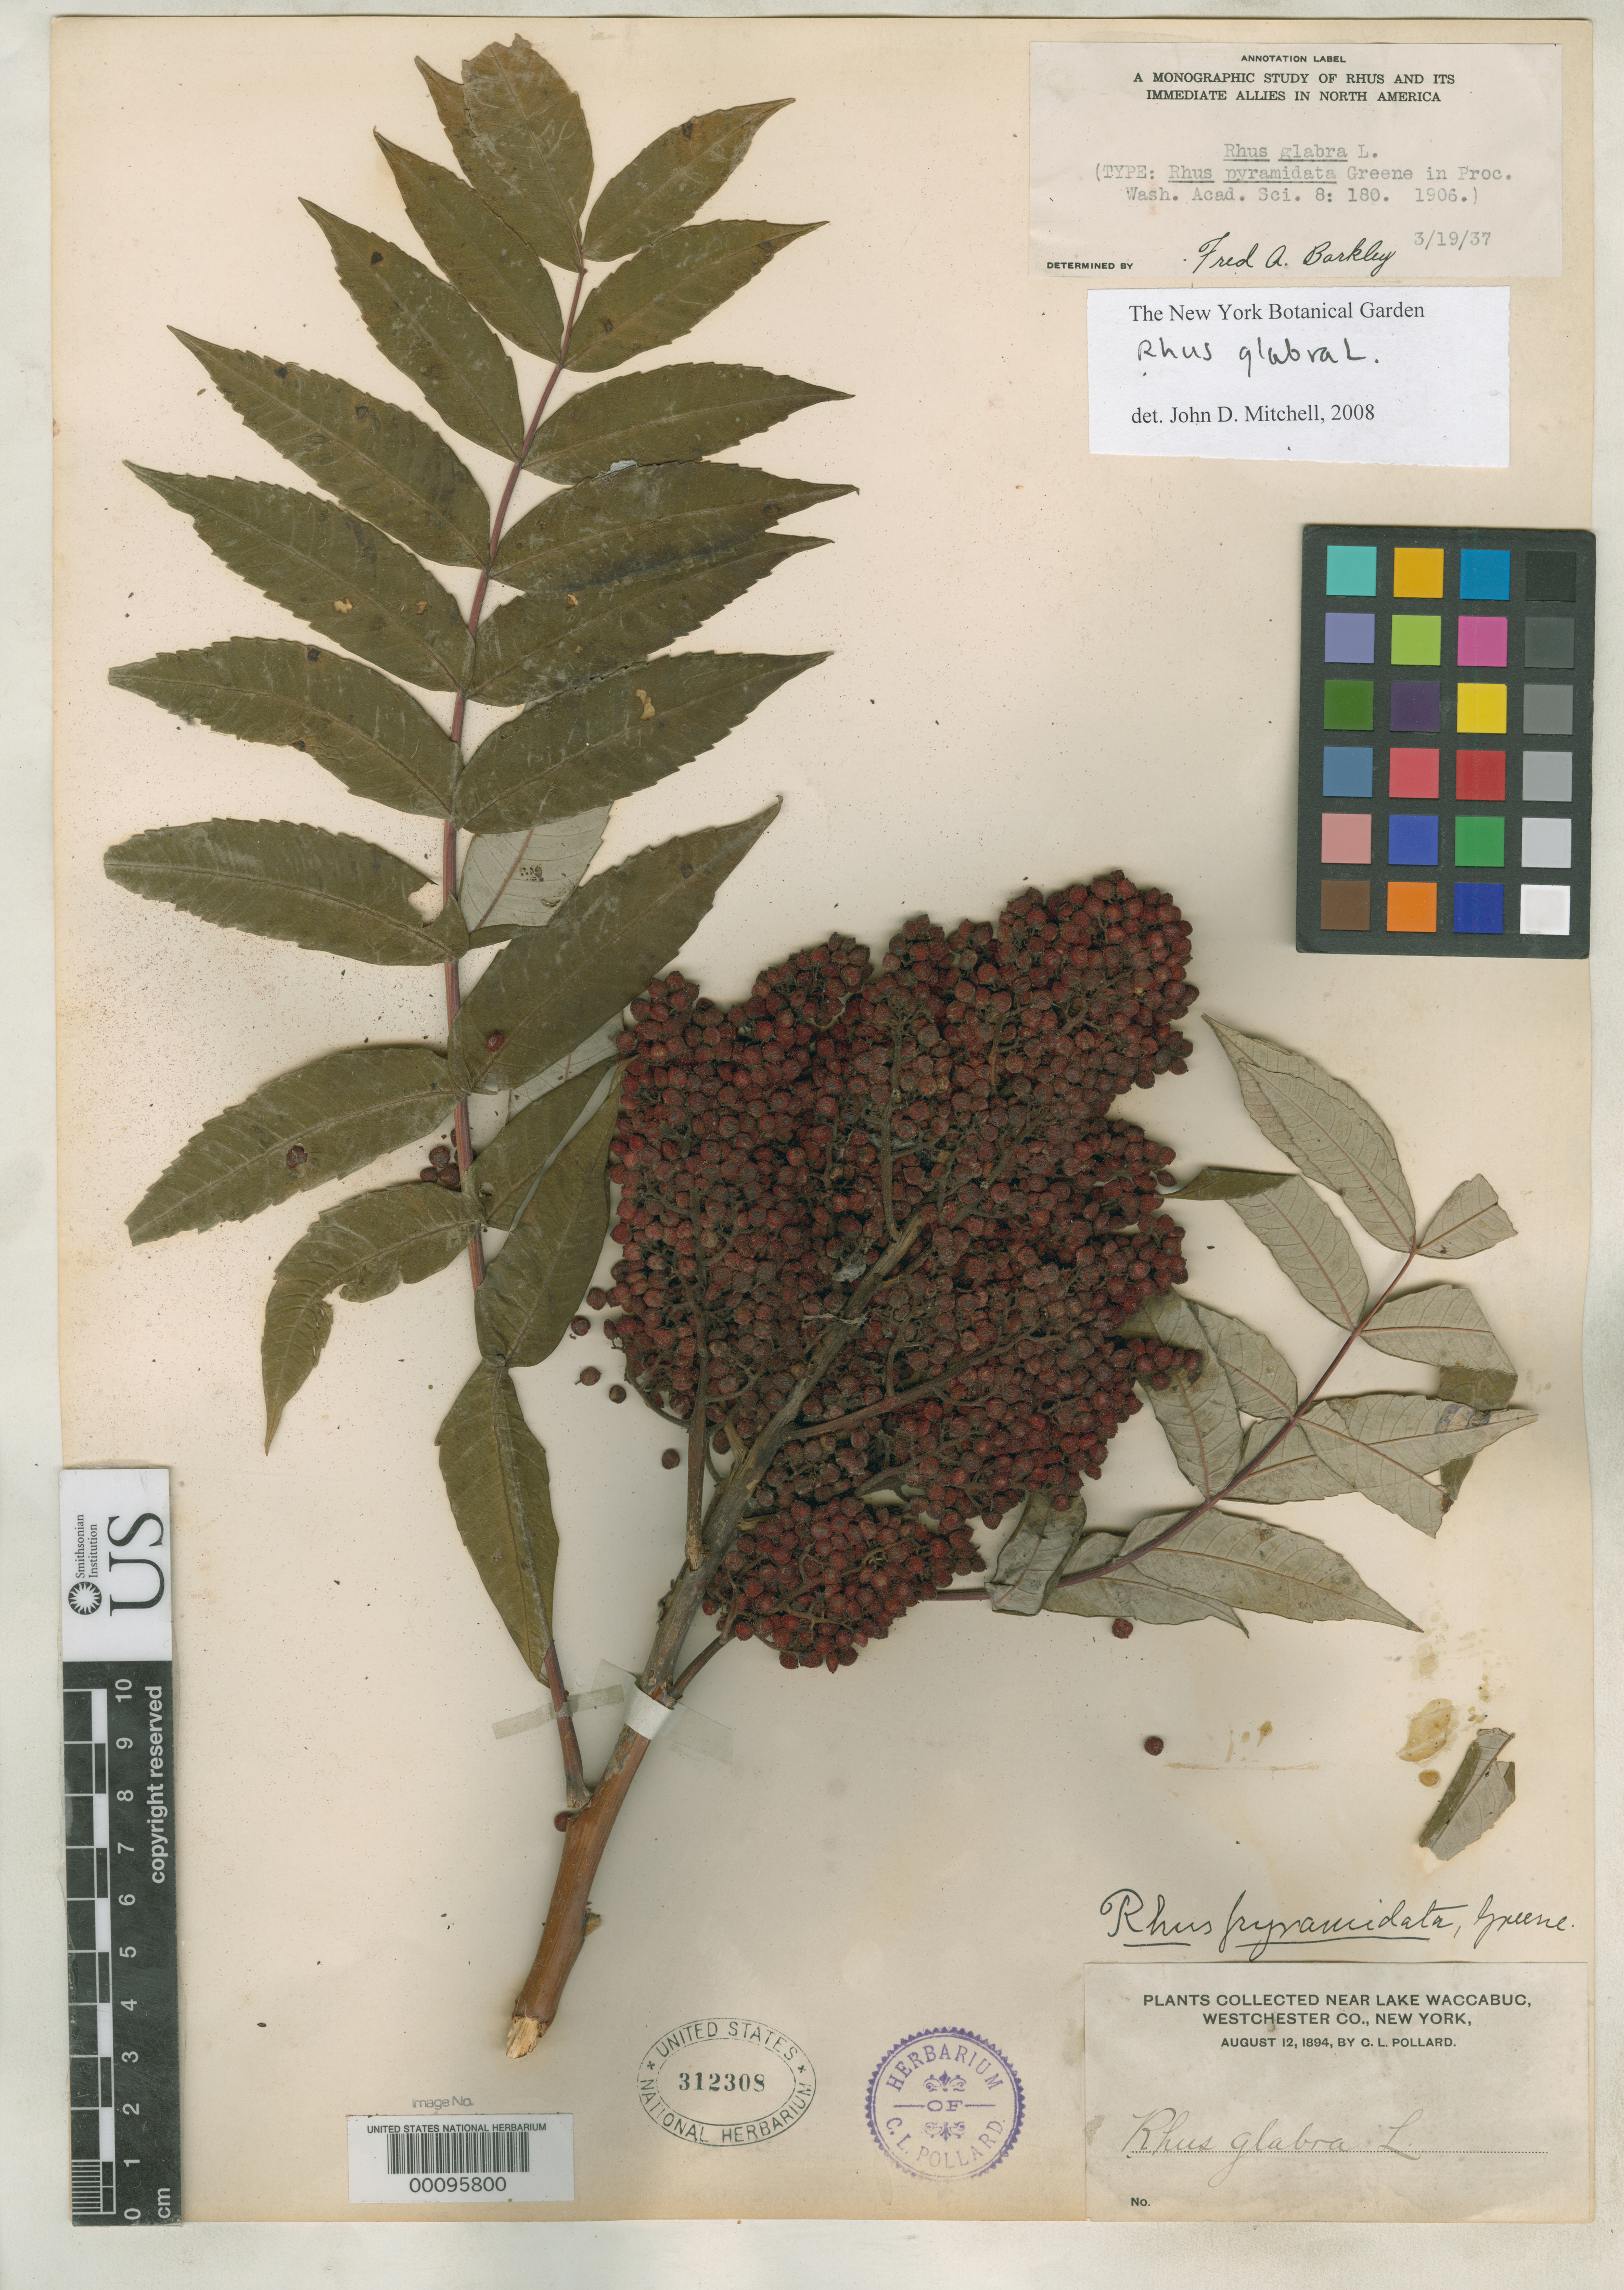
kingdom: Plantae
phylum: Tracheophyta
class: Magnoliopsida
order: Sapindales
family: Anacardiaceae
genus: Rhus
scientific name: Rhus pyramidata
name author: Greene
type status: Holotype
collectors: C. L. Pollard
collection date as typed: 12 Aug 1894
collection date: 1894-08-12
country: United States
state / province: New York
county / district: Westchester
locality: Near Lake Waccabuc.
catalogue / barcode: US 312308